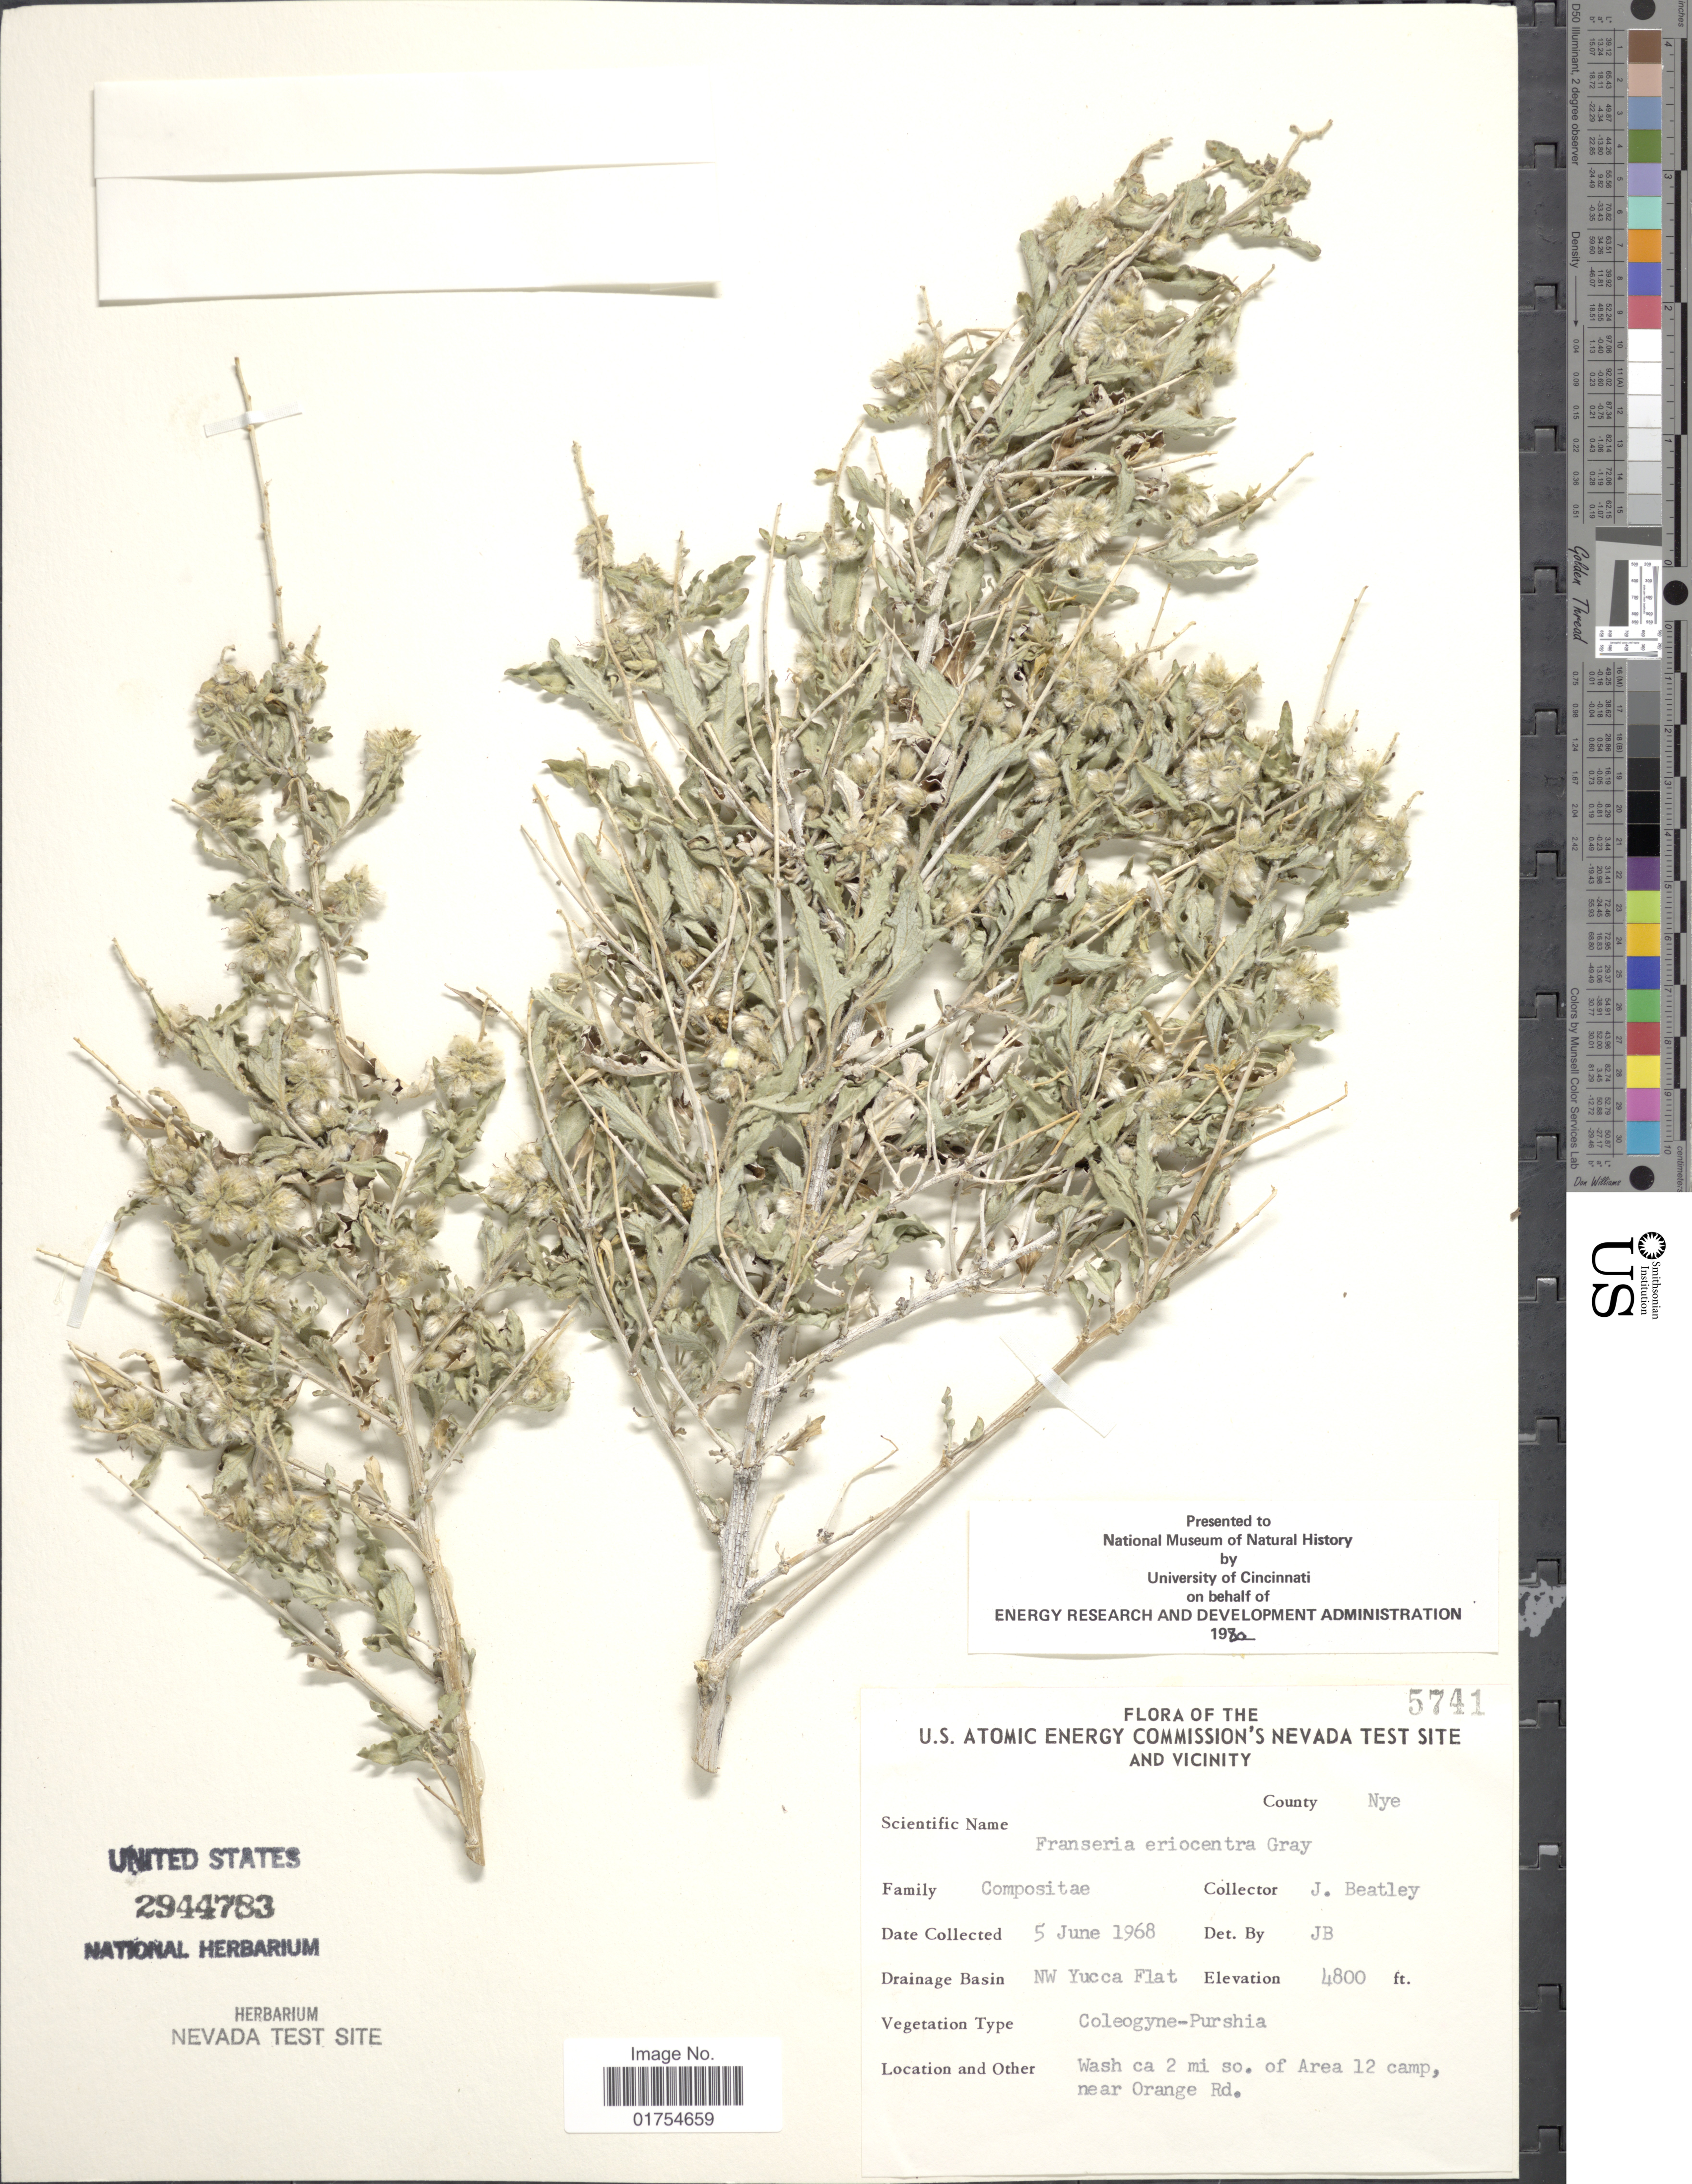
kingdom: Plantae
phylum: Tracheophyta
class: Magnoliopsida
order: Asterales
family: Asteraceae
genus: Franseria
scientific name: Franseria eriocentra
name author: A. Gray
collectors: J. C. Beatley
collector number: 5741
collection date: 1968-06-05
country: United States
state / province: Nevada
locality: U.S. Atomic Energy Commission's Nevada Test Site and Vicinity. County Nye. NW Yucca Flat. Ca. 2 mi so. of Area 12 camp, near Orange Rd.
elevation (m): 1463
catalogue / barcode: US 2944783